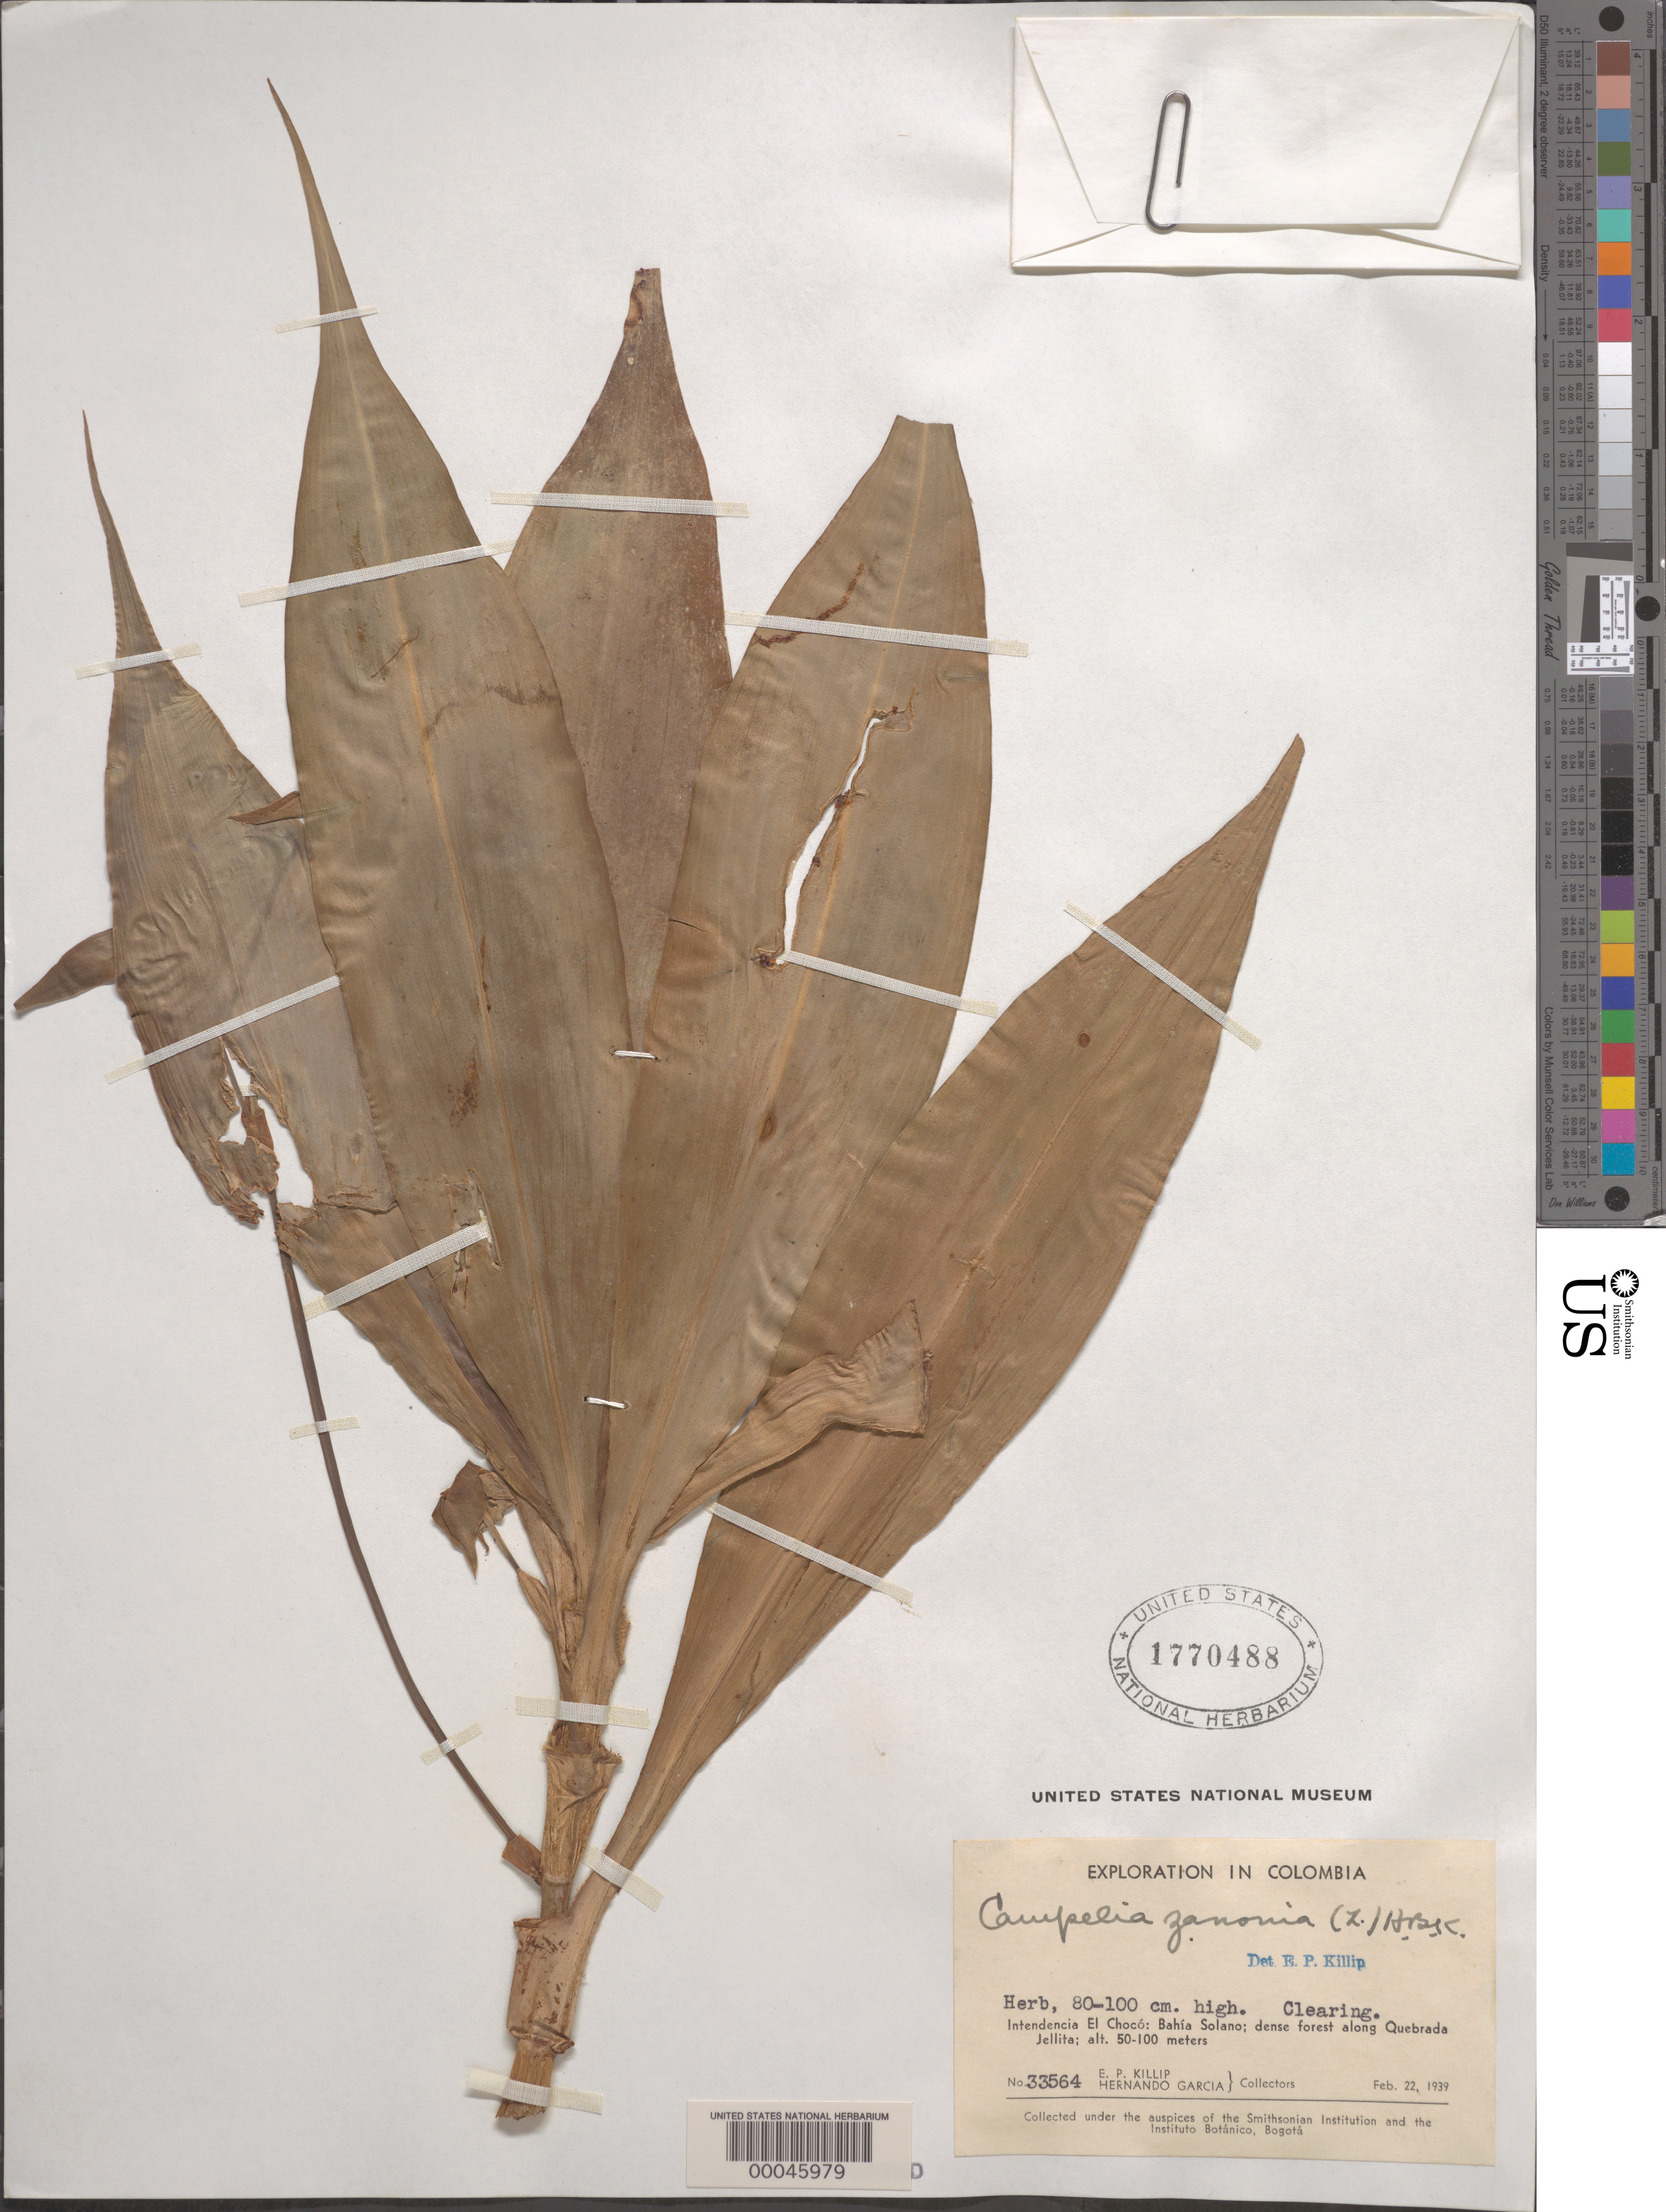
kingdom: Plantae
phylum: Tracheophyta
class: Liliopsida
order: Commelinales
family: Commelinaceae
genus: Tradescantia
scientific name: Tradescantia zanonia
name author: (L.) Sw.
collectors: E. P. Killip & H. Garcia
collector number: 33564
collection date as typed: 22 Feb 1939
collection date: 1939-02-22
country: Colombia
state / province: Chocó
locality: Bahia Solano, Quebrada JelLita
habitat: Forest clearing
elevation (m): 50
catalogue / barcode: US 1770488